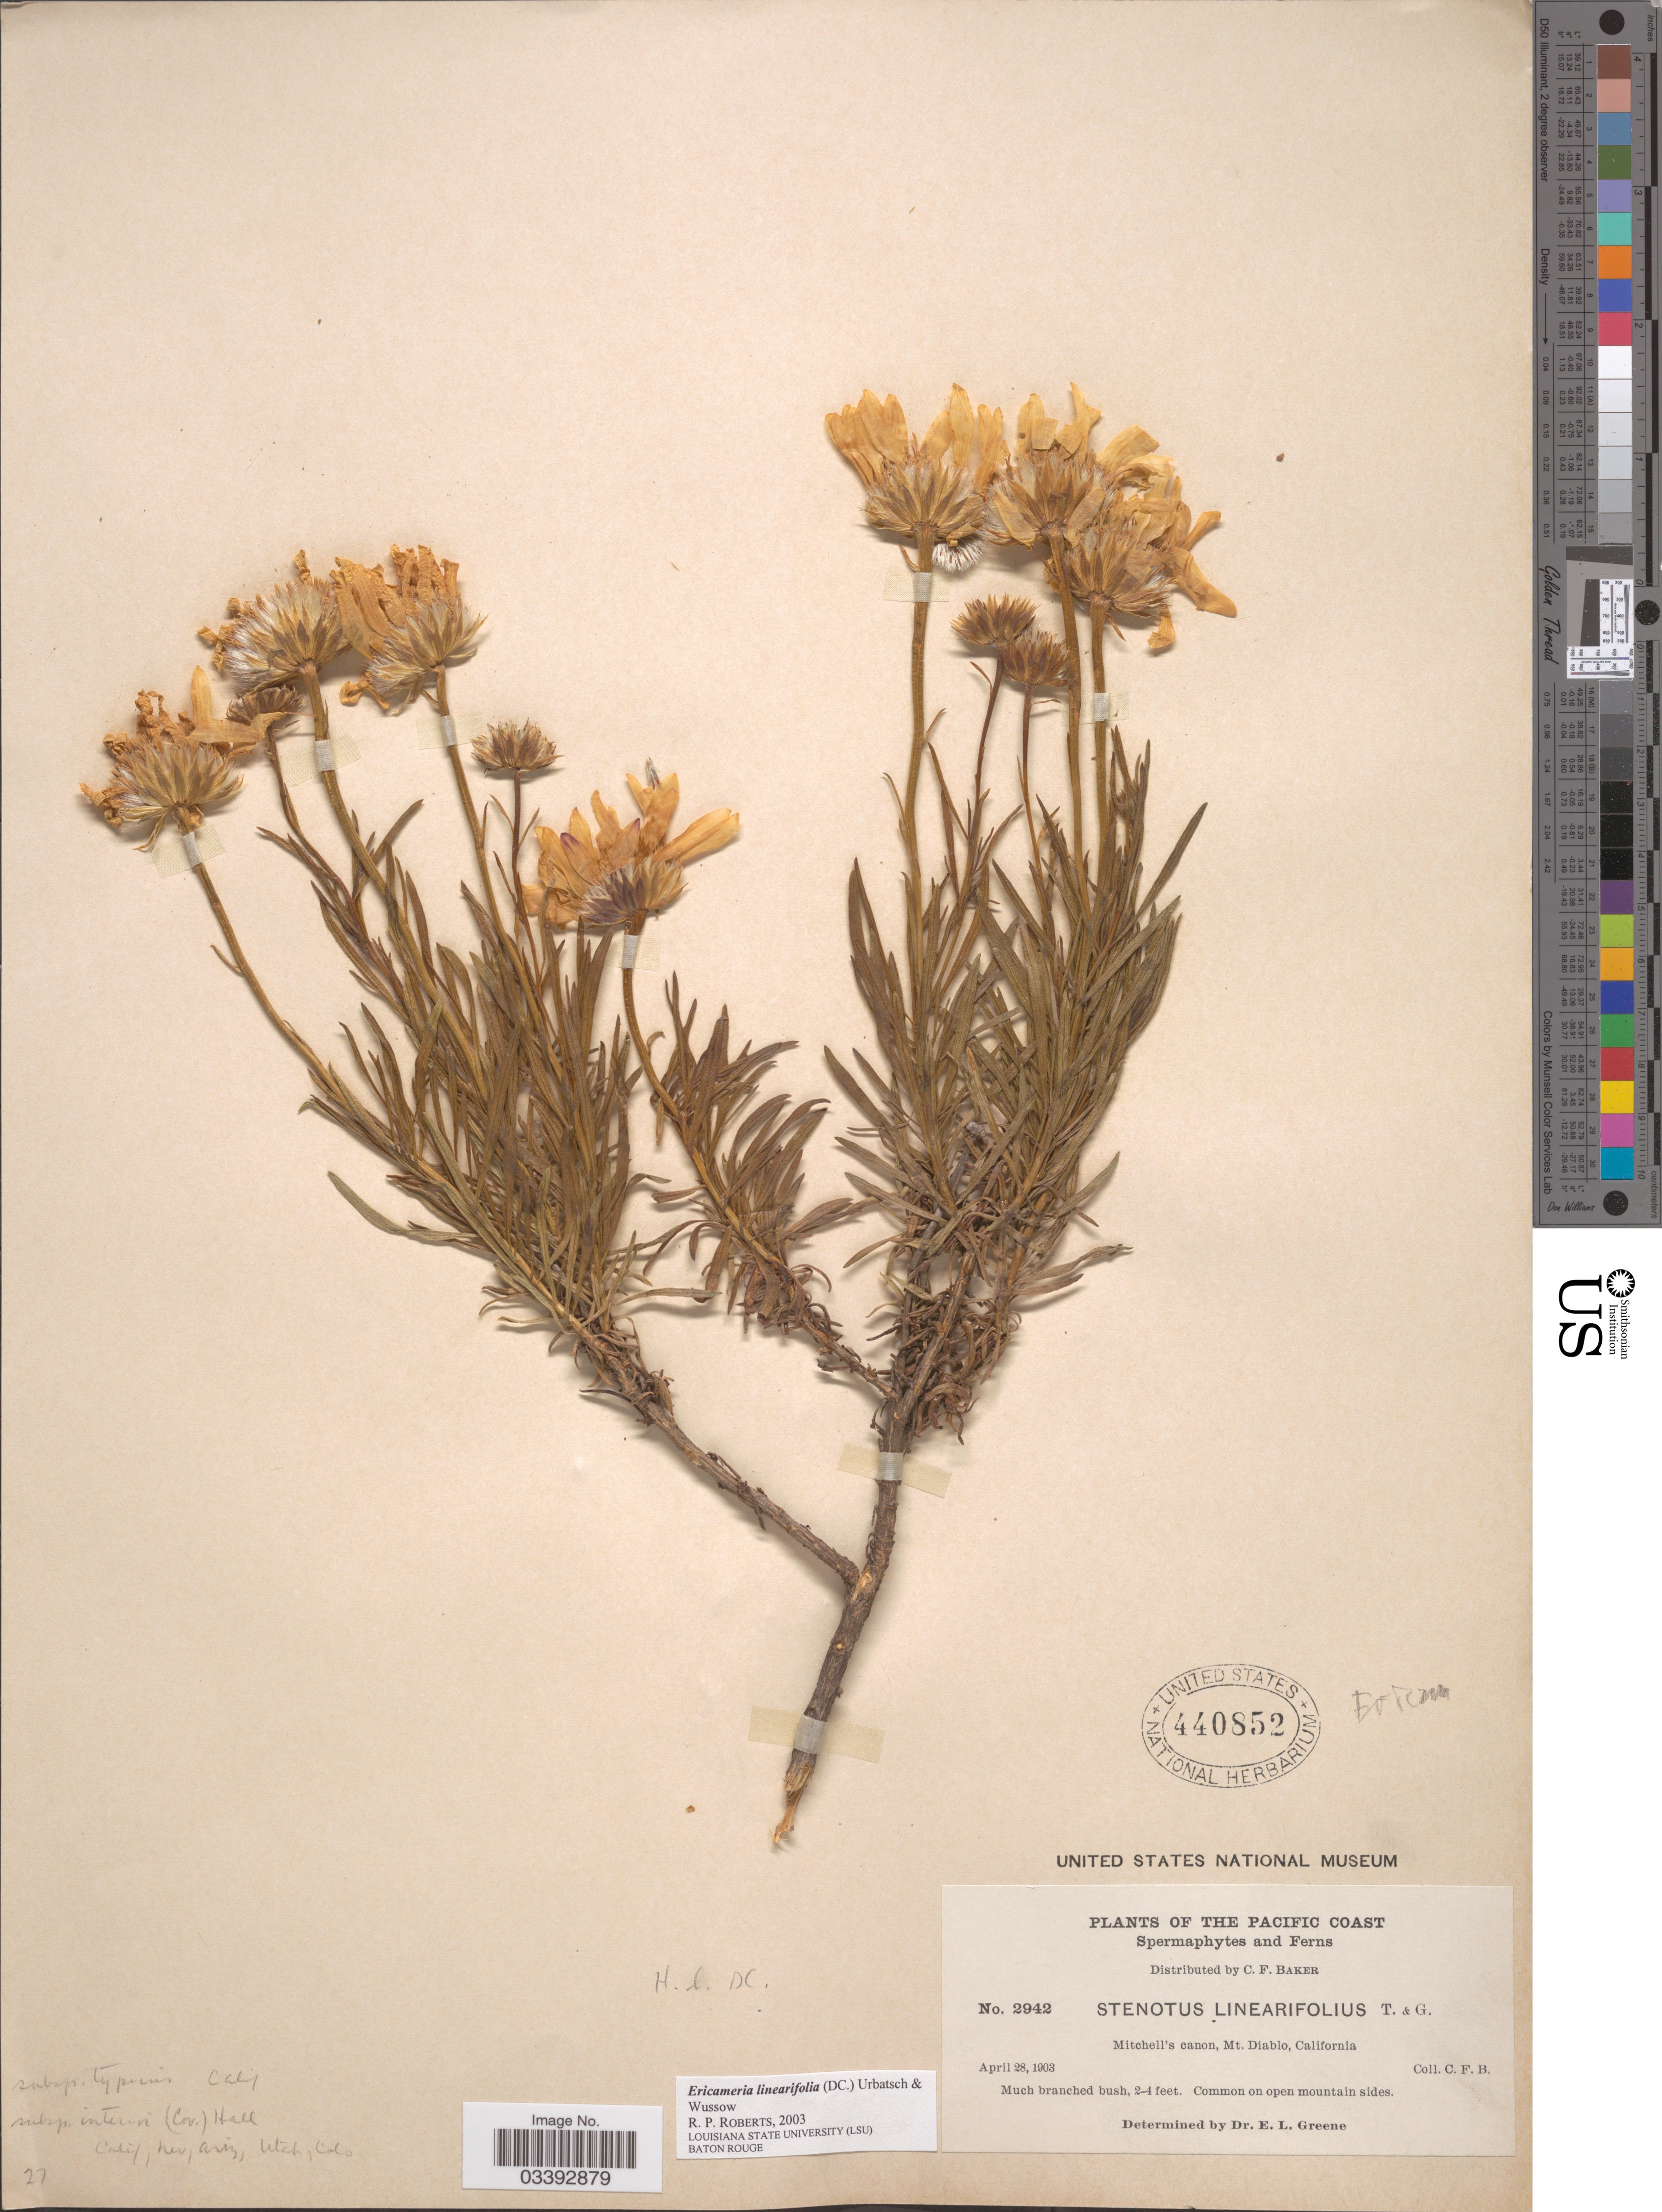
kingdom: Plantae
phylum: Tracheophyta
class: Magnoliopsida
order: Asterales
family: Asteraceae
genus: Ericameria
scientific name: Ericameria linearifolia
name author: (DC.) Urbatsch & Wussow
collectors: C. F. Baker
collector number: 2942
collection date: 1903-04-28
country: United States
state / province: California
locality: The Pacific Coast, Mitchell's canon, Mt. Diablo.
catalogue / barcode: US 440852